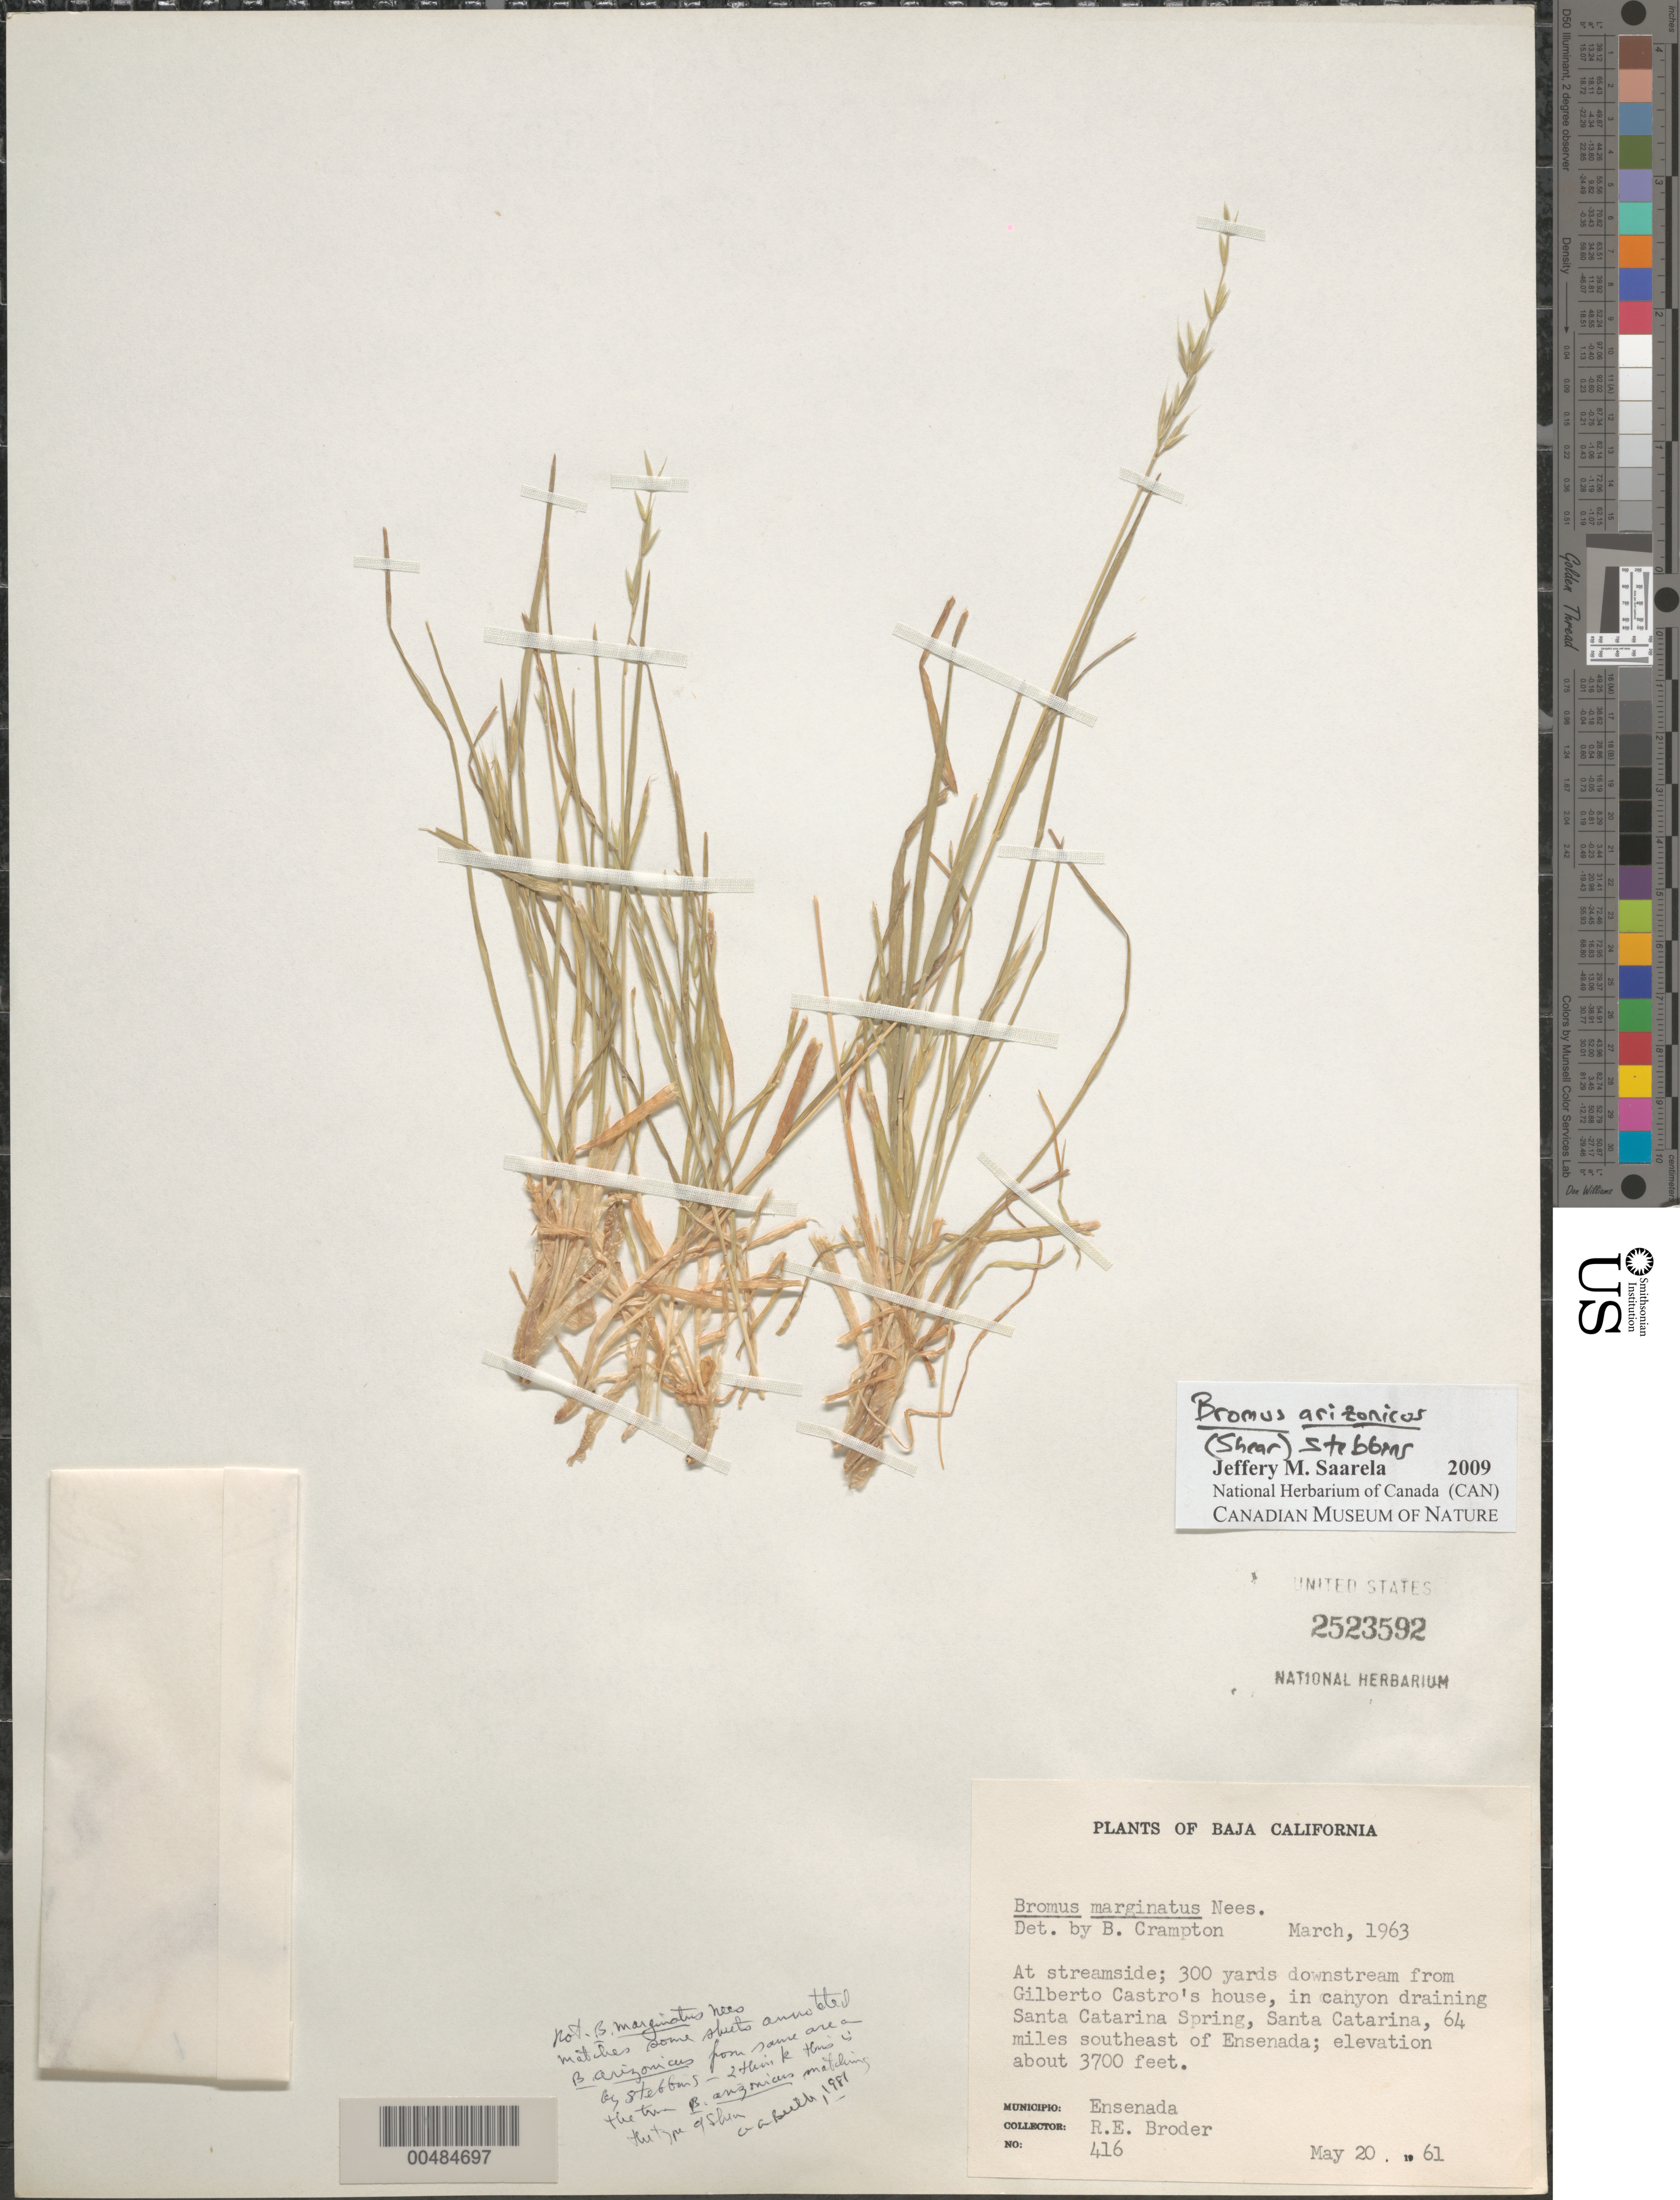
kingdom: Plantae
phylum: Tracheophyta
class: Liliopsida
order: Poales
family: Poaceae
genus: Bromus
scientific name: Bromus arizonicus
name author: (Shear) Stebbins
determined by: Beetle, Alan A.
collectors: R. Broder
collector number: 416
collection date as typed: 20 May 1961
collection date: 1961-05-20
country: Mexico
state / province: Baja California Norte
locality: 300 yds downstream from Gilberto Castro's house, in canyon draining Santa Catarina Spring, Santa Catarina, 64 mi SE of Ensenada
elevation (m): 1128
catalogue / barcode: US 2523592